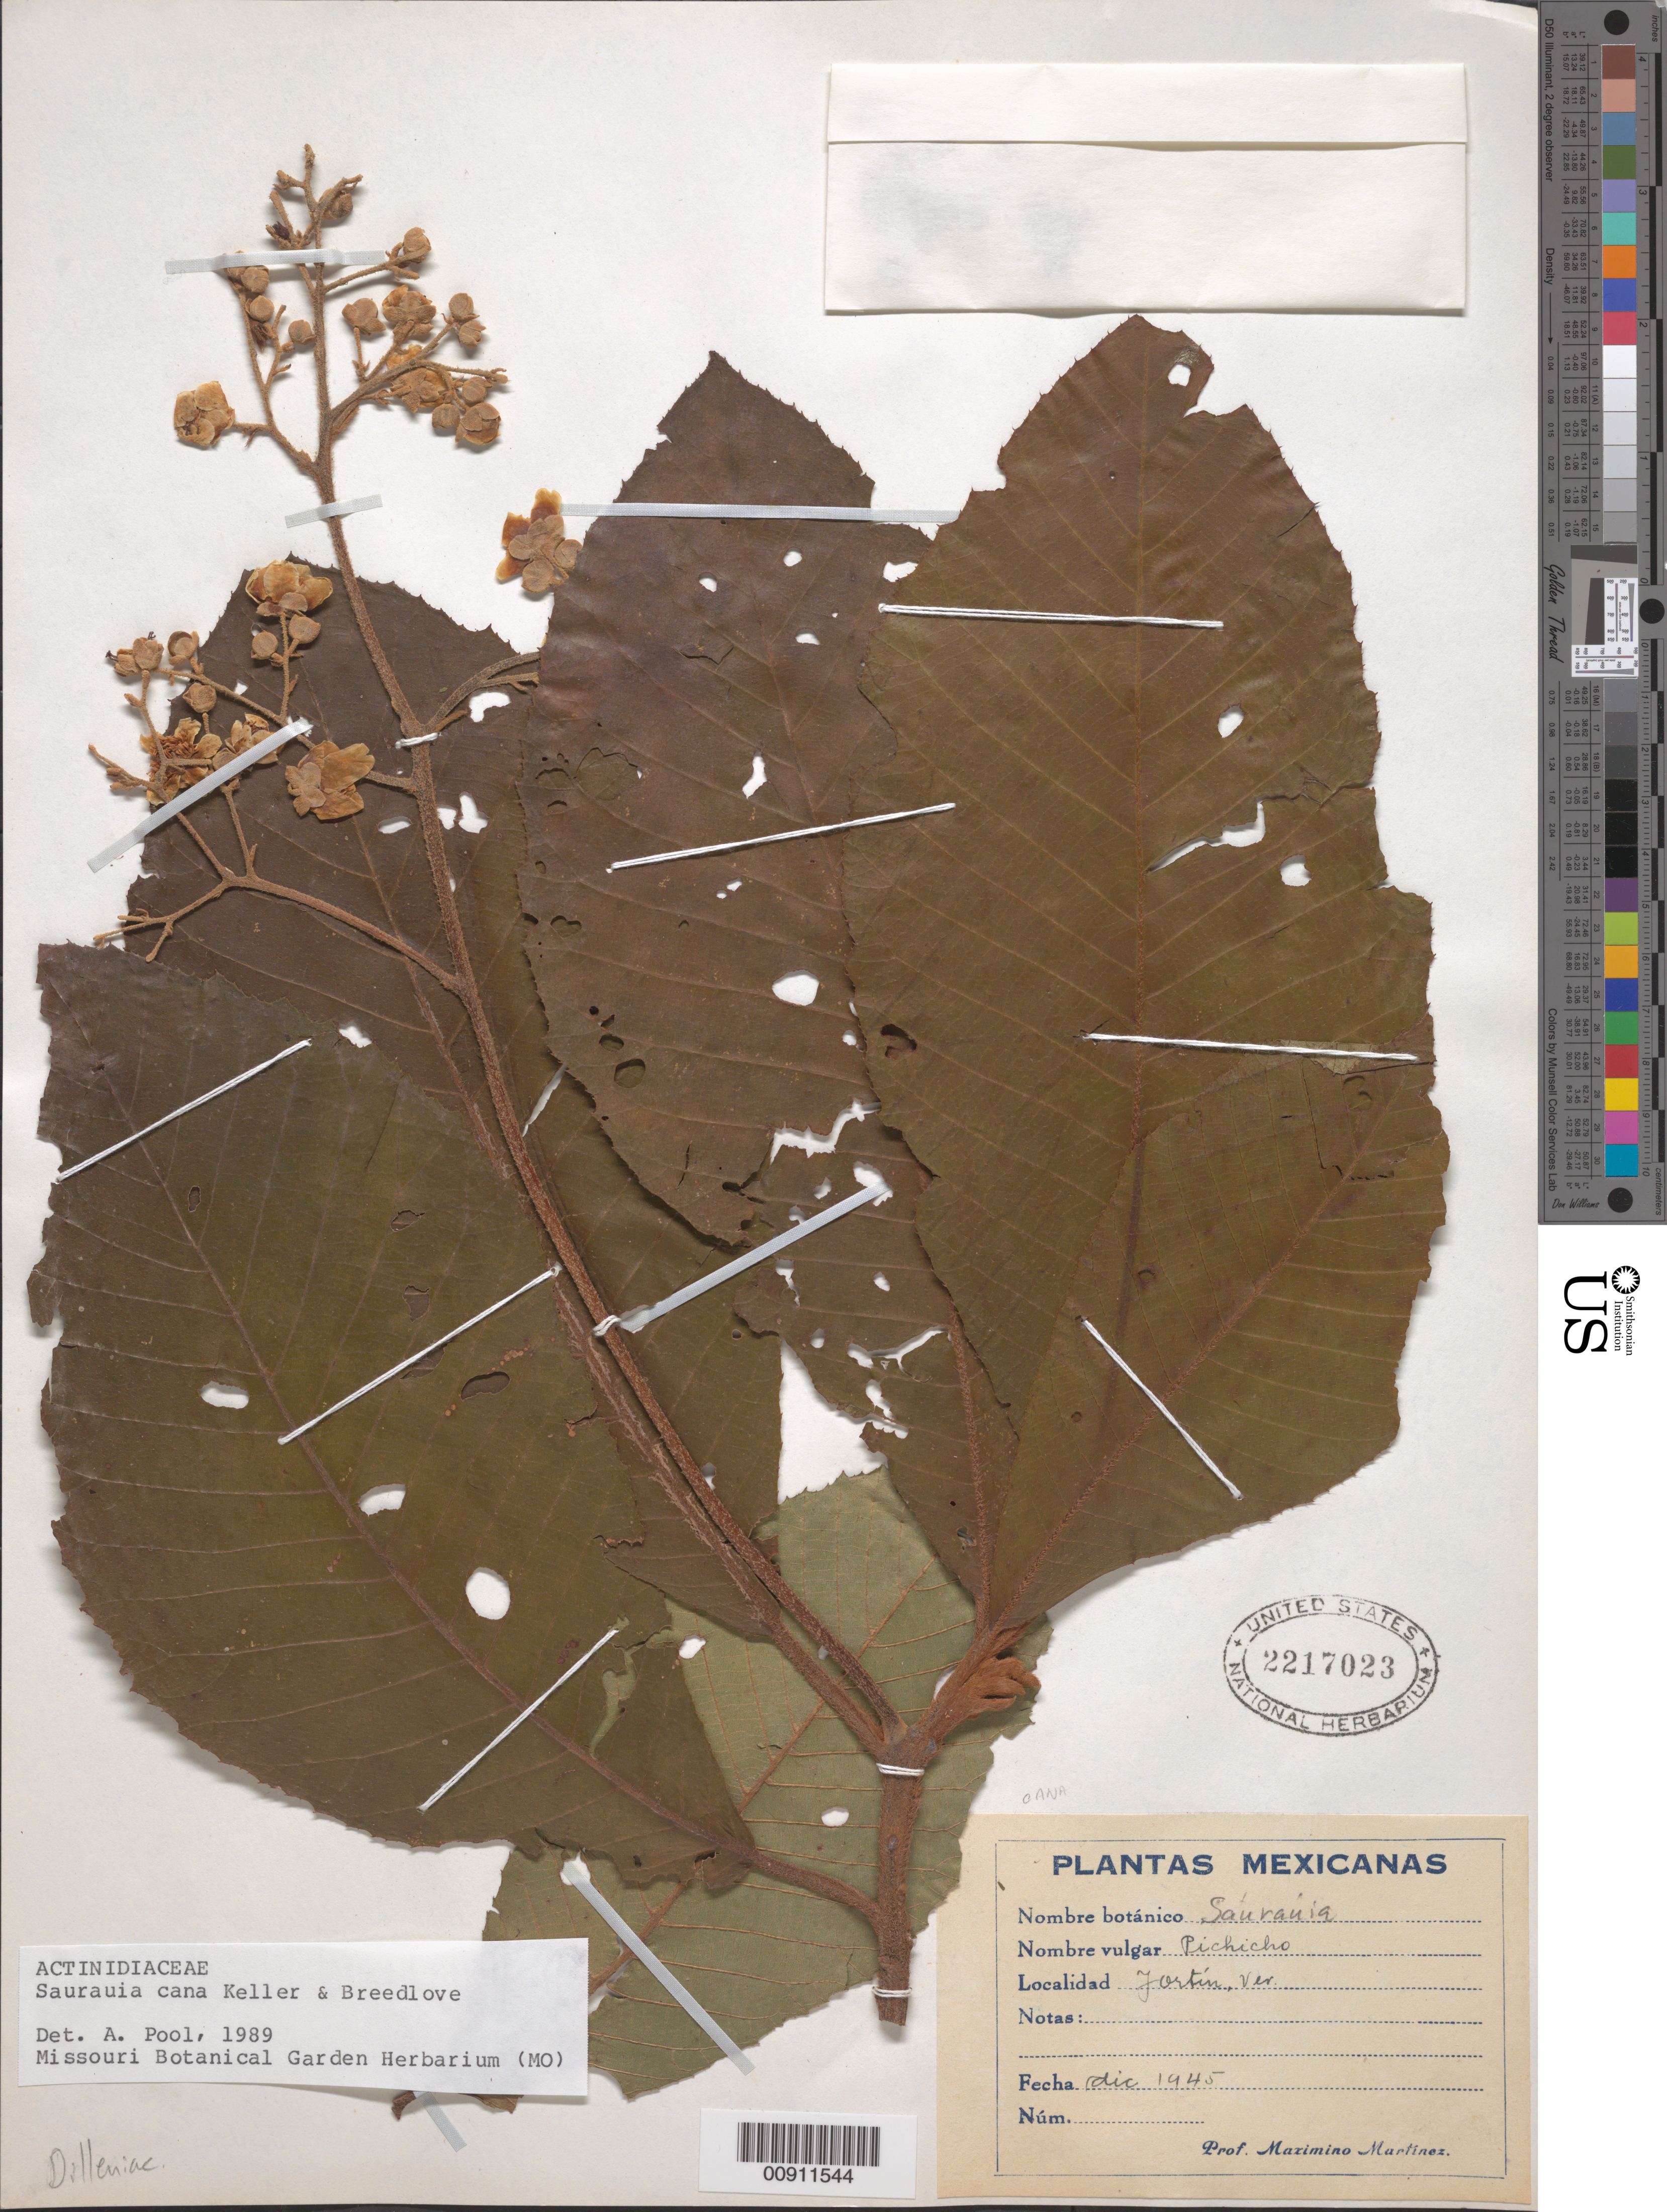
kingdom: Plantae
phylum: Tracheophyta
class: Magnoliopsida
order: Ericales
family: Actinidiaceae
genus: Saurauia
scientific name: Saurauia cana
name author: B.T. Keller & Breedlove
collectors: M. Martinez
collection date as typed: Dec 1945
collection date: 1945-12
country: Mexico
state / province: Veracruz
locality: Fortín, Veracruz.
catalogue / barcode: US 2217023